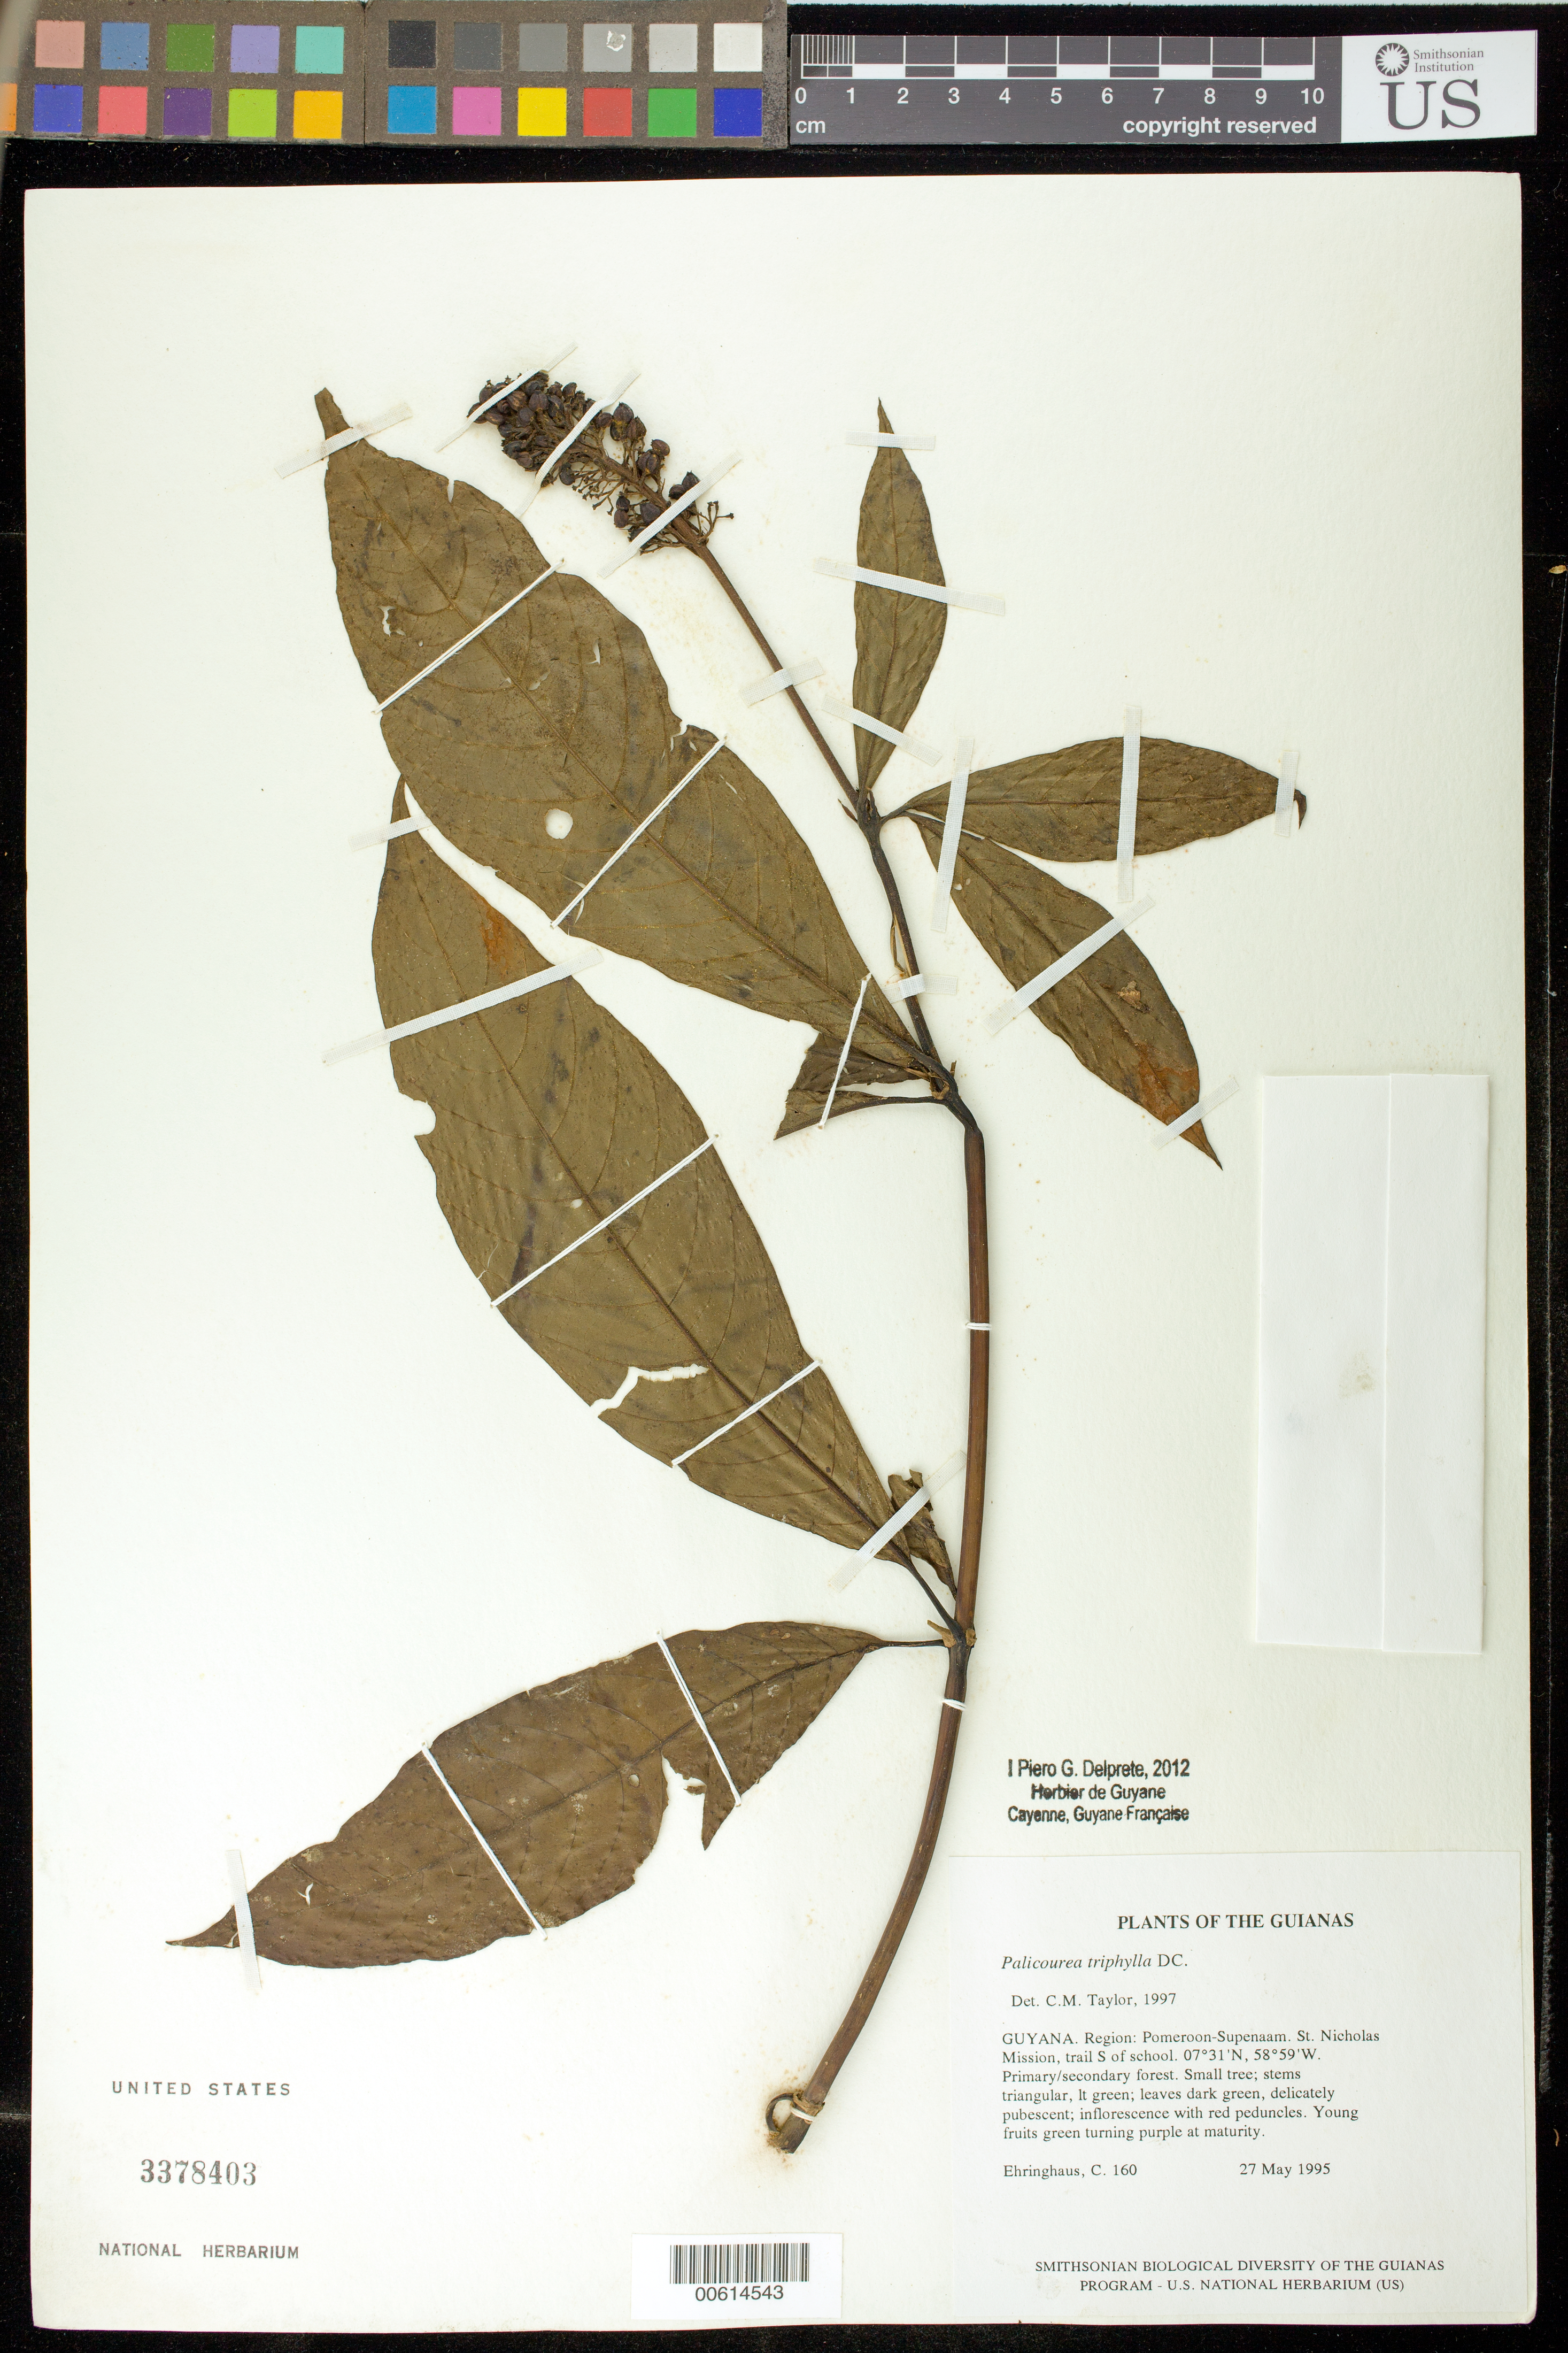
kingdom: Plantae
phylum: Tracheophyta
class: Magnoliopsida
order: Gentianales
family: Rubiaceae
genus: Palicourea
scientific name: Palicourea triphylla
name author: DC.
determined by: Delprete, P. G., Herb. de Guyane Cay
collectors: C. Ehringhaus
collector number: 160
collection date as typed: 27 May 1995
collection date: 1995-05-27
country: Guyana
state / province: Pomeroon-Supenaam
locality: St. Nicholas Mission, trail S of school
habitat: Primary/secondary forest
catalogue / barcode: US 3378403